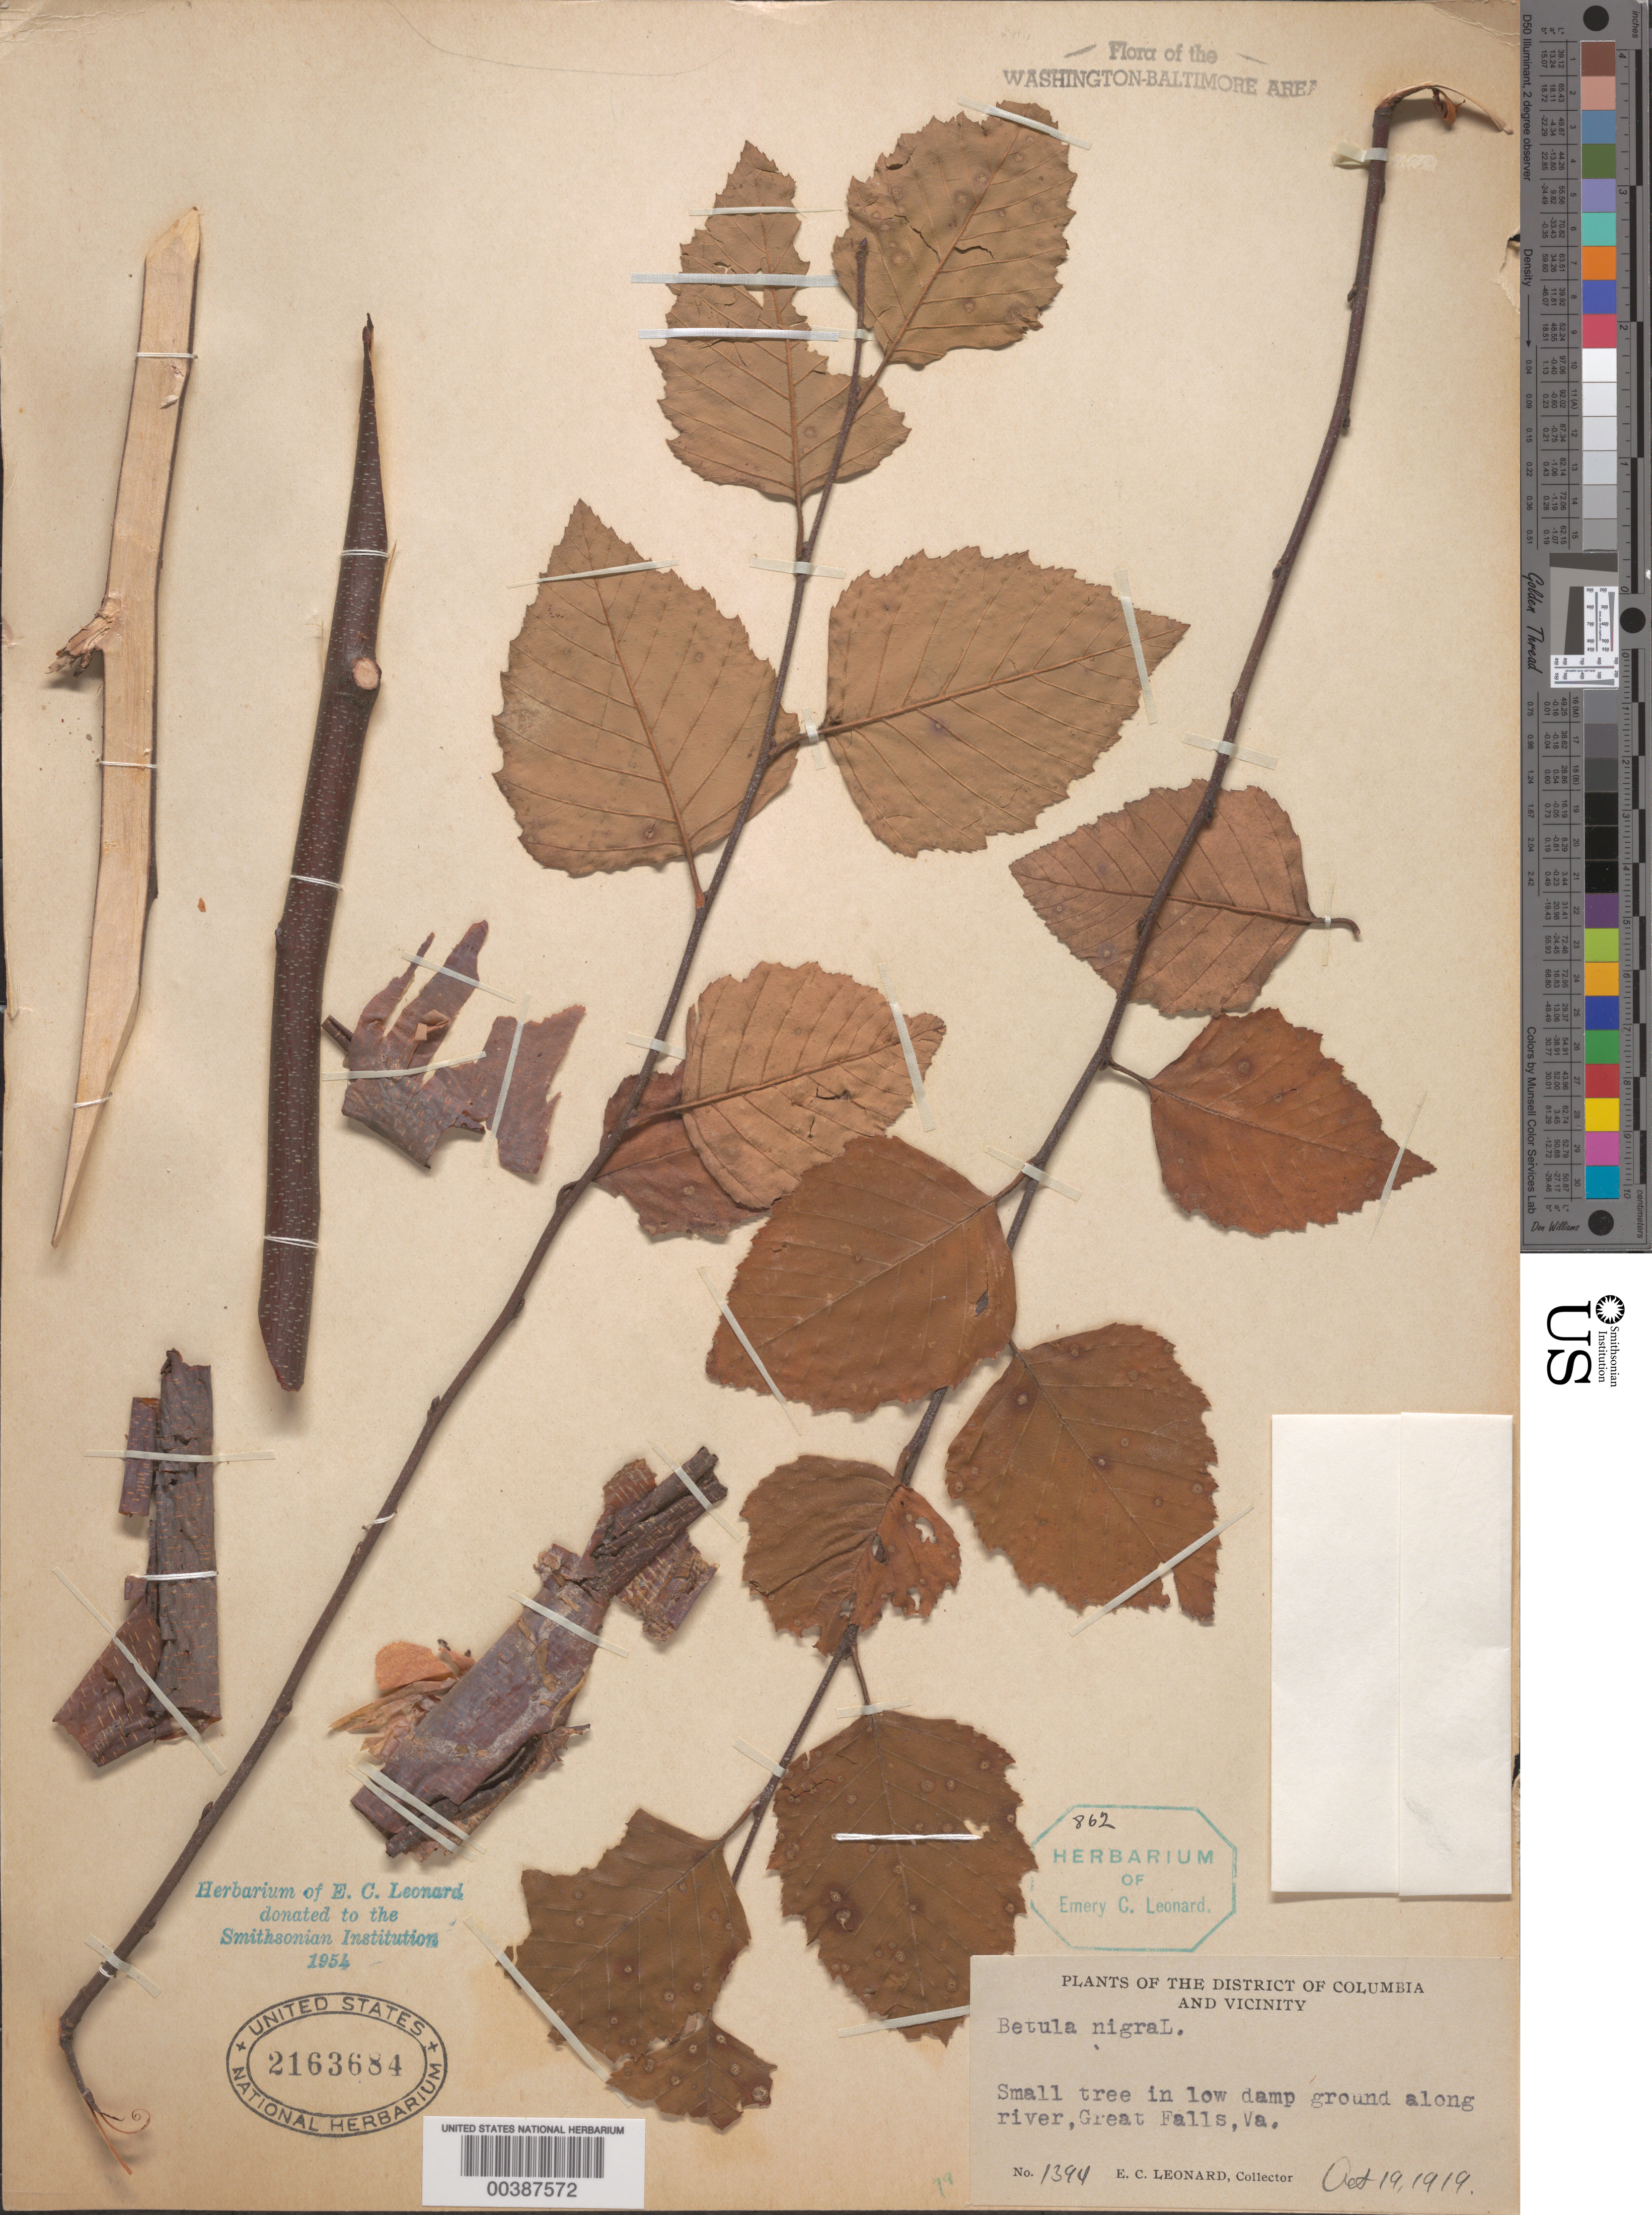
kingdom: Plantae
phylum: Tracheophyta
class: Magnoliopsida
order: Fagales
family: Betulaceae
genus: Betula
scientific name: Betula nigra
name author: L.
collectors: E. C. Leonard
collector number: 1394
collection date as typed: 19 Oct 1919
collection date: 1919-10-19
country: United States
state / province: Virginia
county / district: Fairfax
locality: Great Falls C. & O. Canal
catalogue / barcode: US 2163684